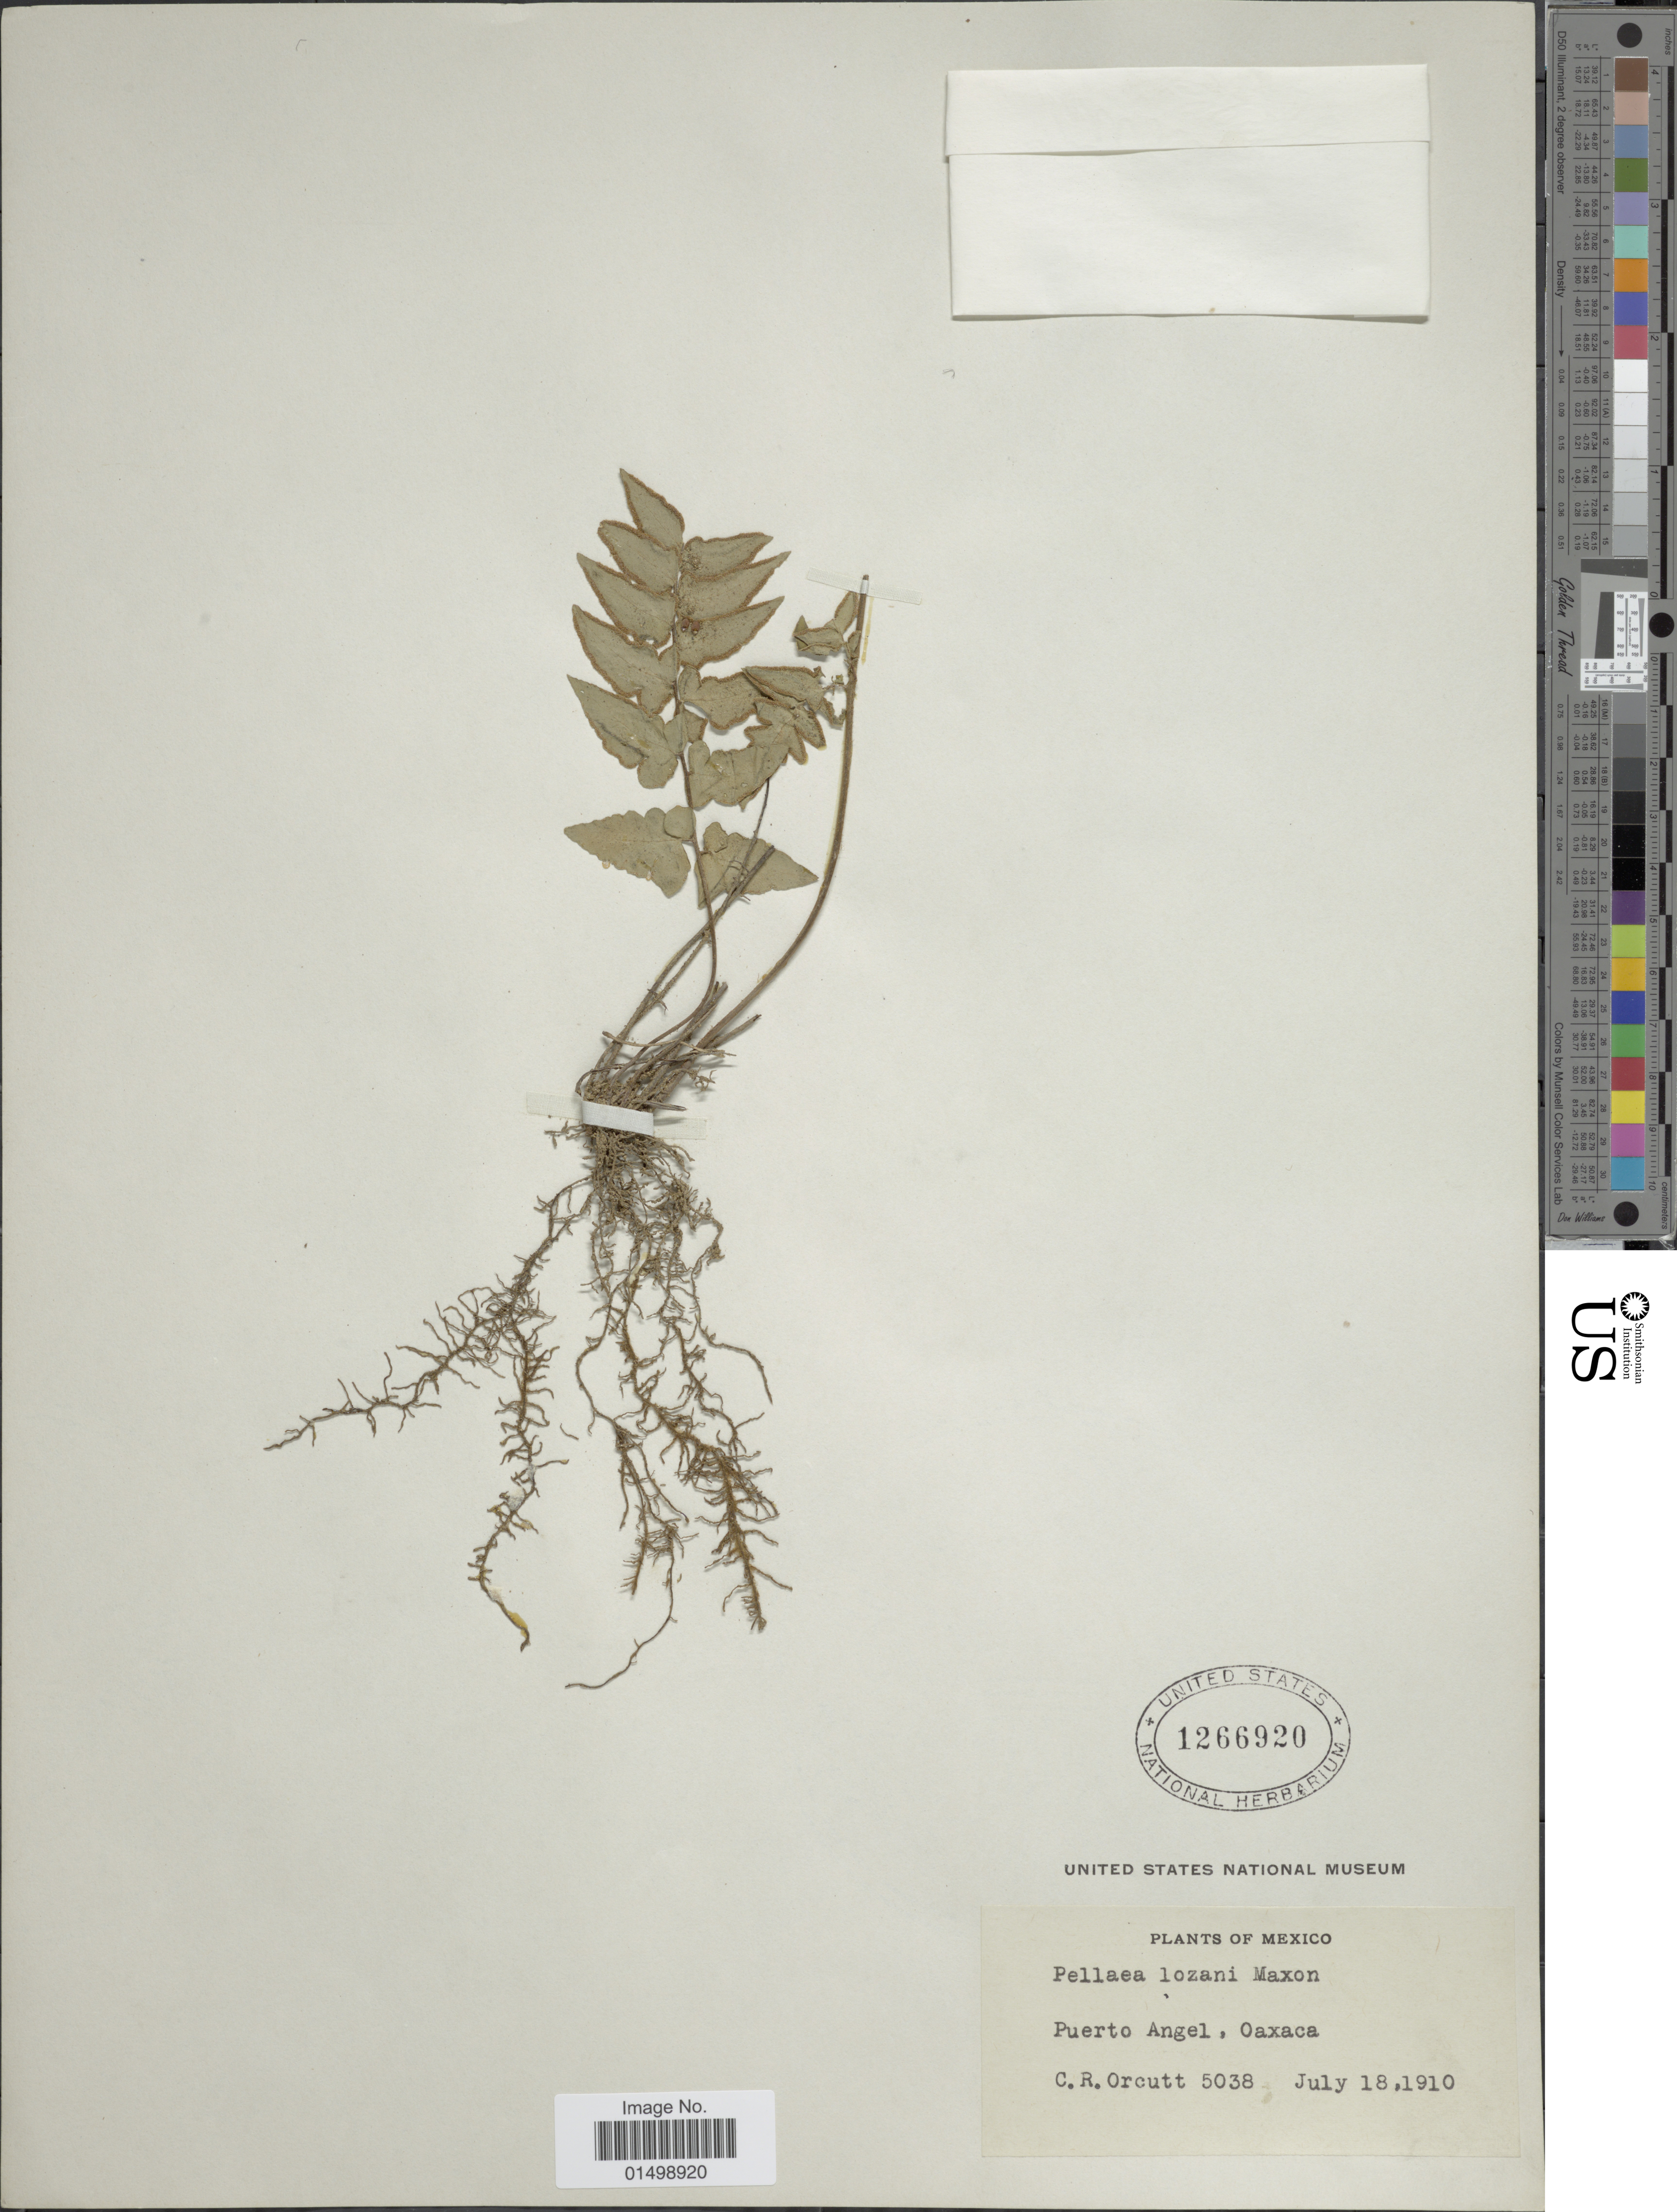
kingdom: Plantae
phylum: Tracheophyta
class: Polypodiopsida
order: Polypodiales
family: Pteridaceae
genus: Cheilanthes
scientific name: Cheilanthes lozanii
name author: (Maxon) R.M. Tryon & A.F. Tryon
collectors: C. R. Orcutt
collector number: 5038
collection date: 1910-07-18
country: Mexico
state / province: Oaxaca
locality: Puerto Angel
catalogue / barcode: US 1266920